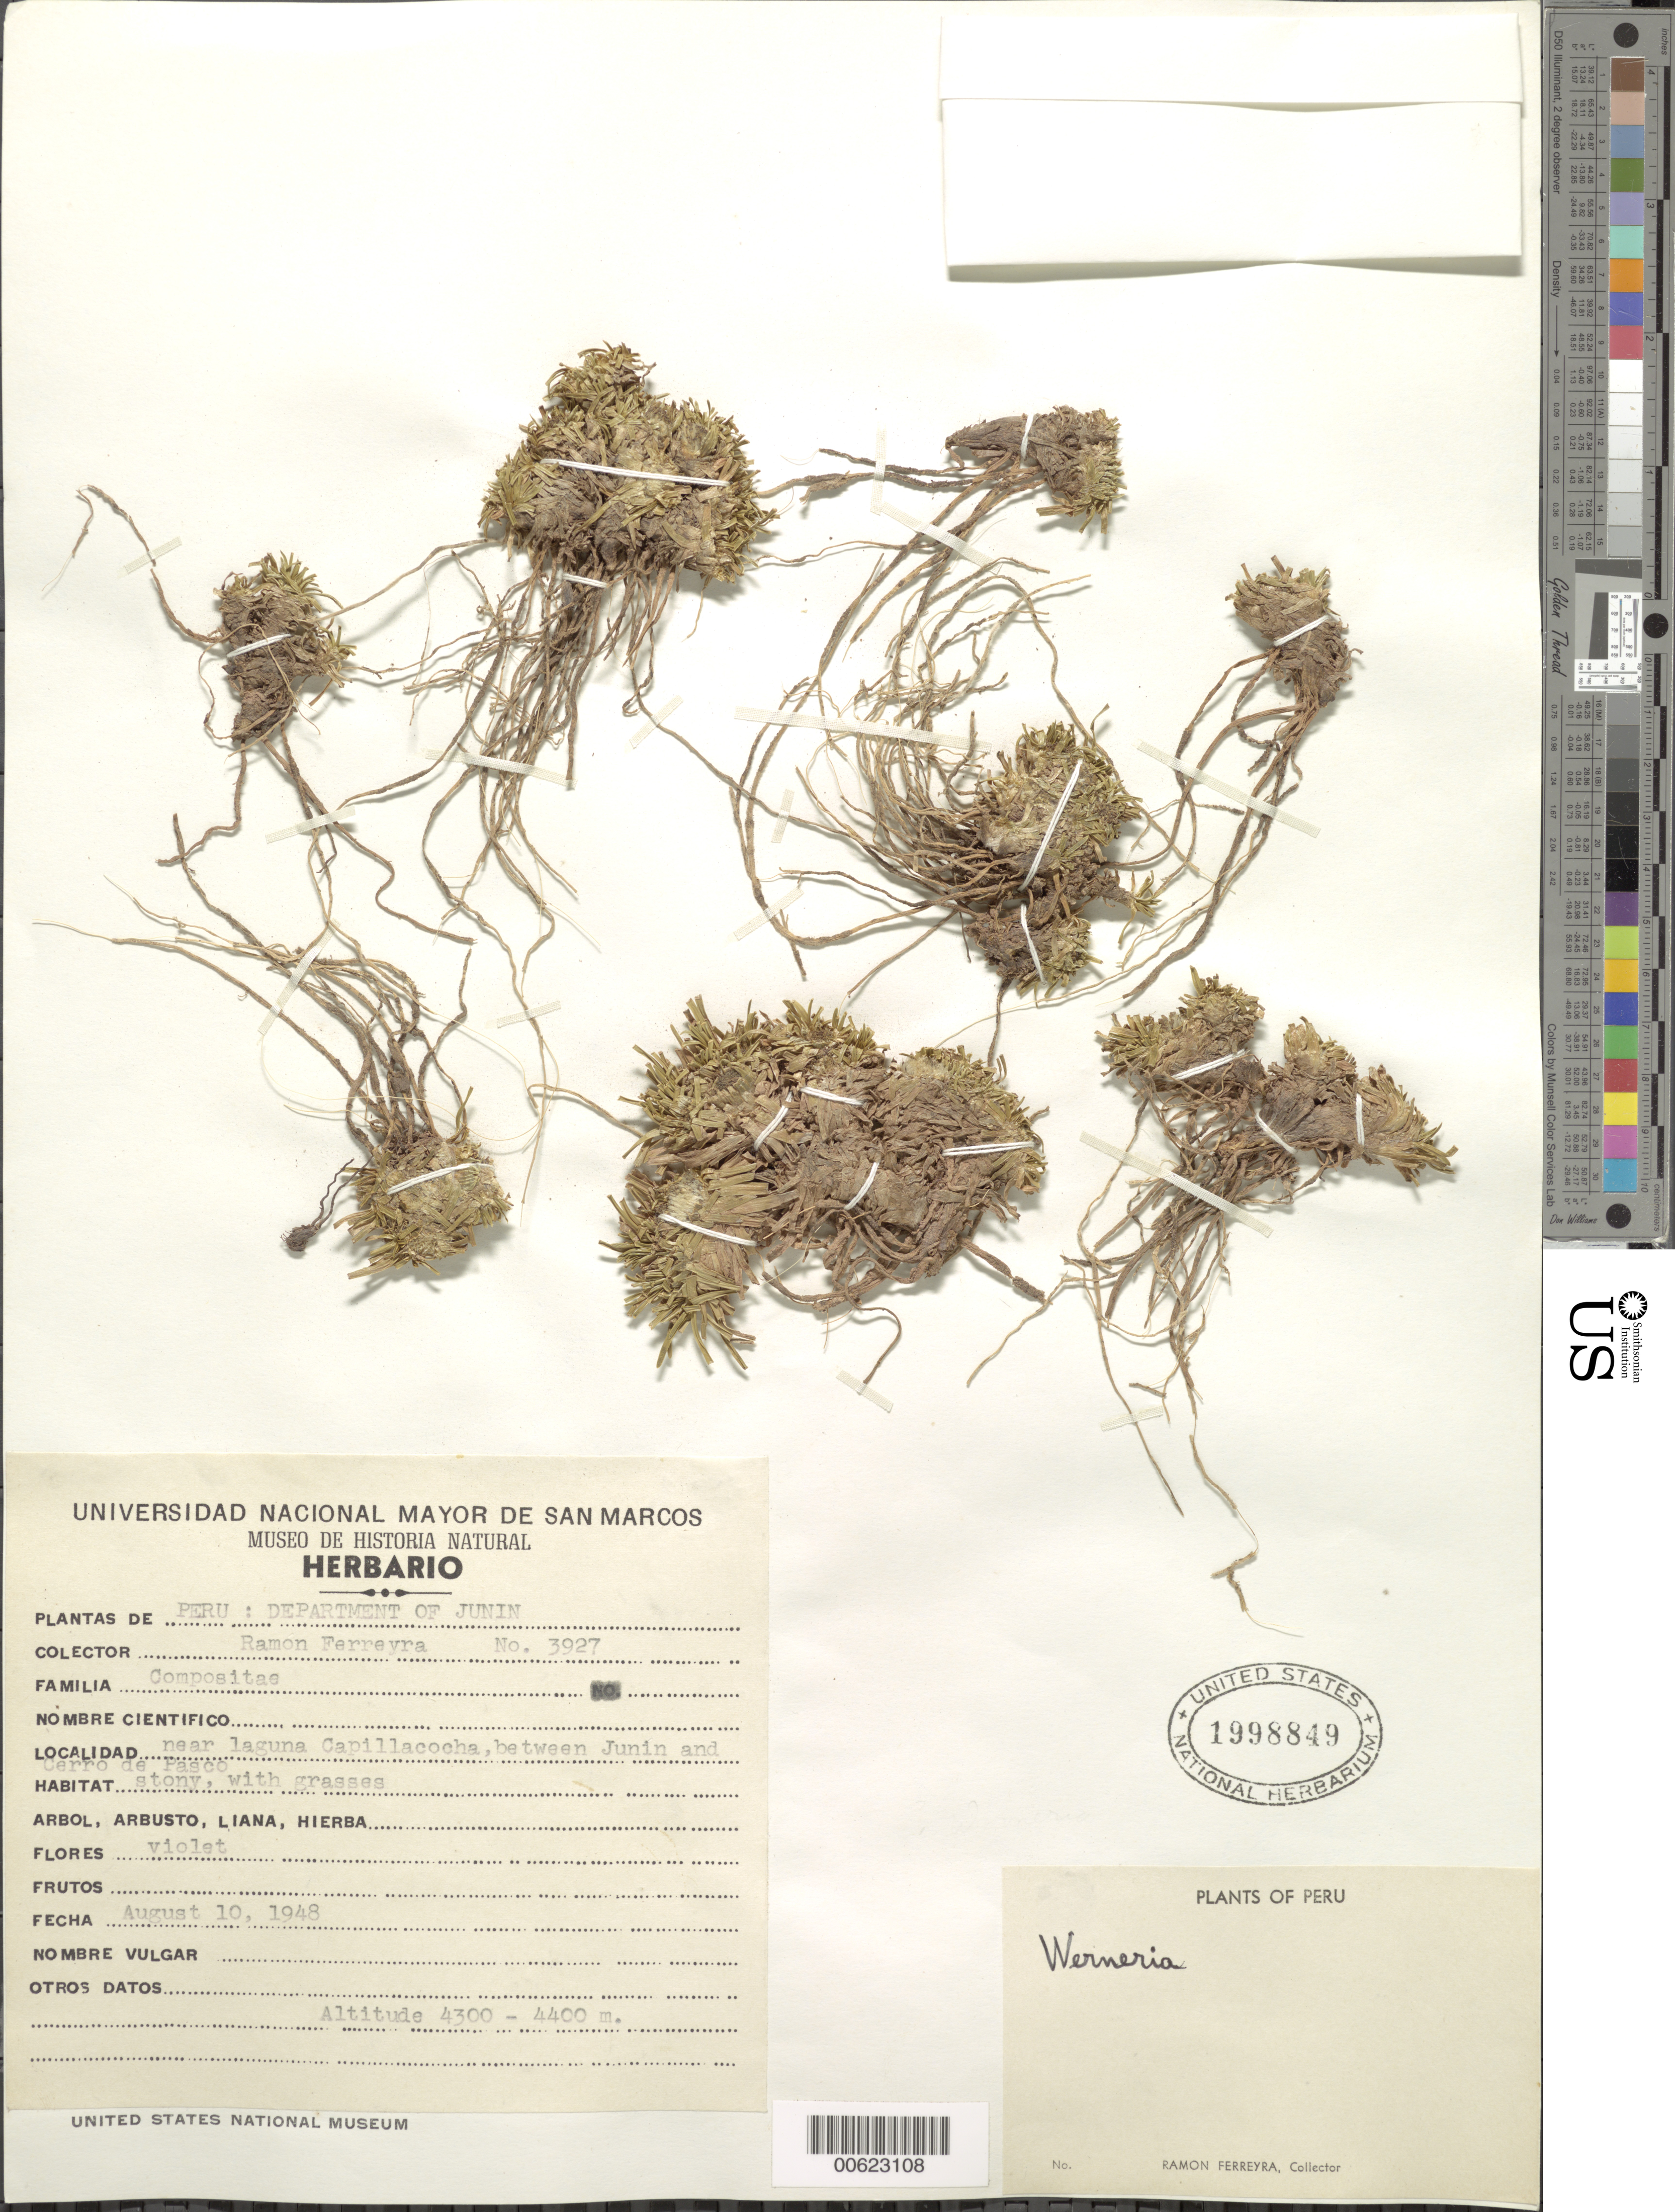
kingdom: Plantae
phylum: Tracheophyta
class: Magnoliopsida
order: Asterales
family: Asteraceae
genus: Werneria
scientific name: Werneria apiculata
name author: Sch. Bip.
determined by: Calvo, Joel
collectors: L. Castillón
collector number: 3927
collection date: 1948-08-10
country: Peru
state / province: Junín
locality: near laguna Capillacocha, betw. Junin and Cerro de Pasco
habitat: stony, with greasses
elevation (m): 4300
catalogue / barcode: US 1998849